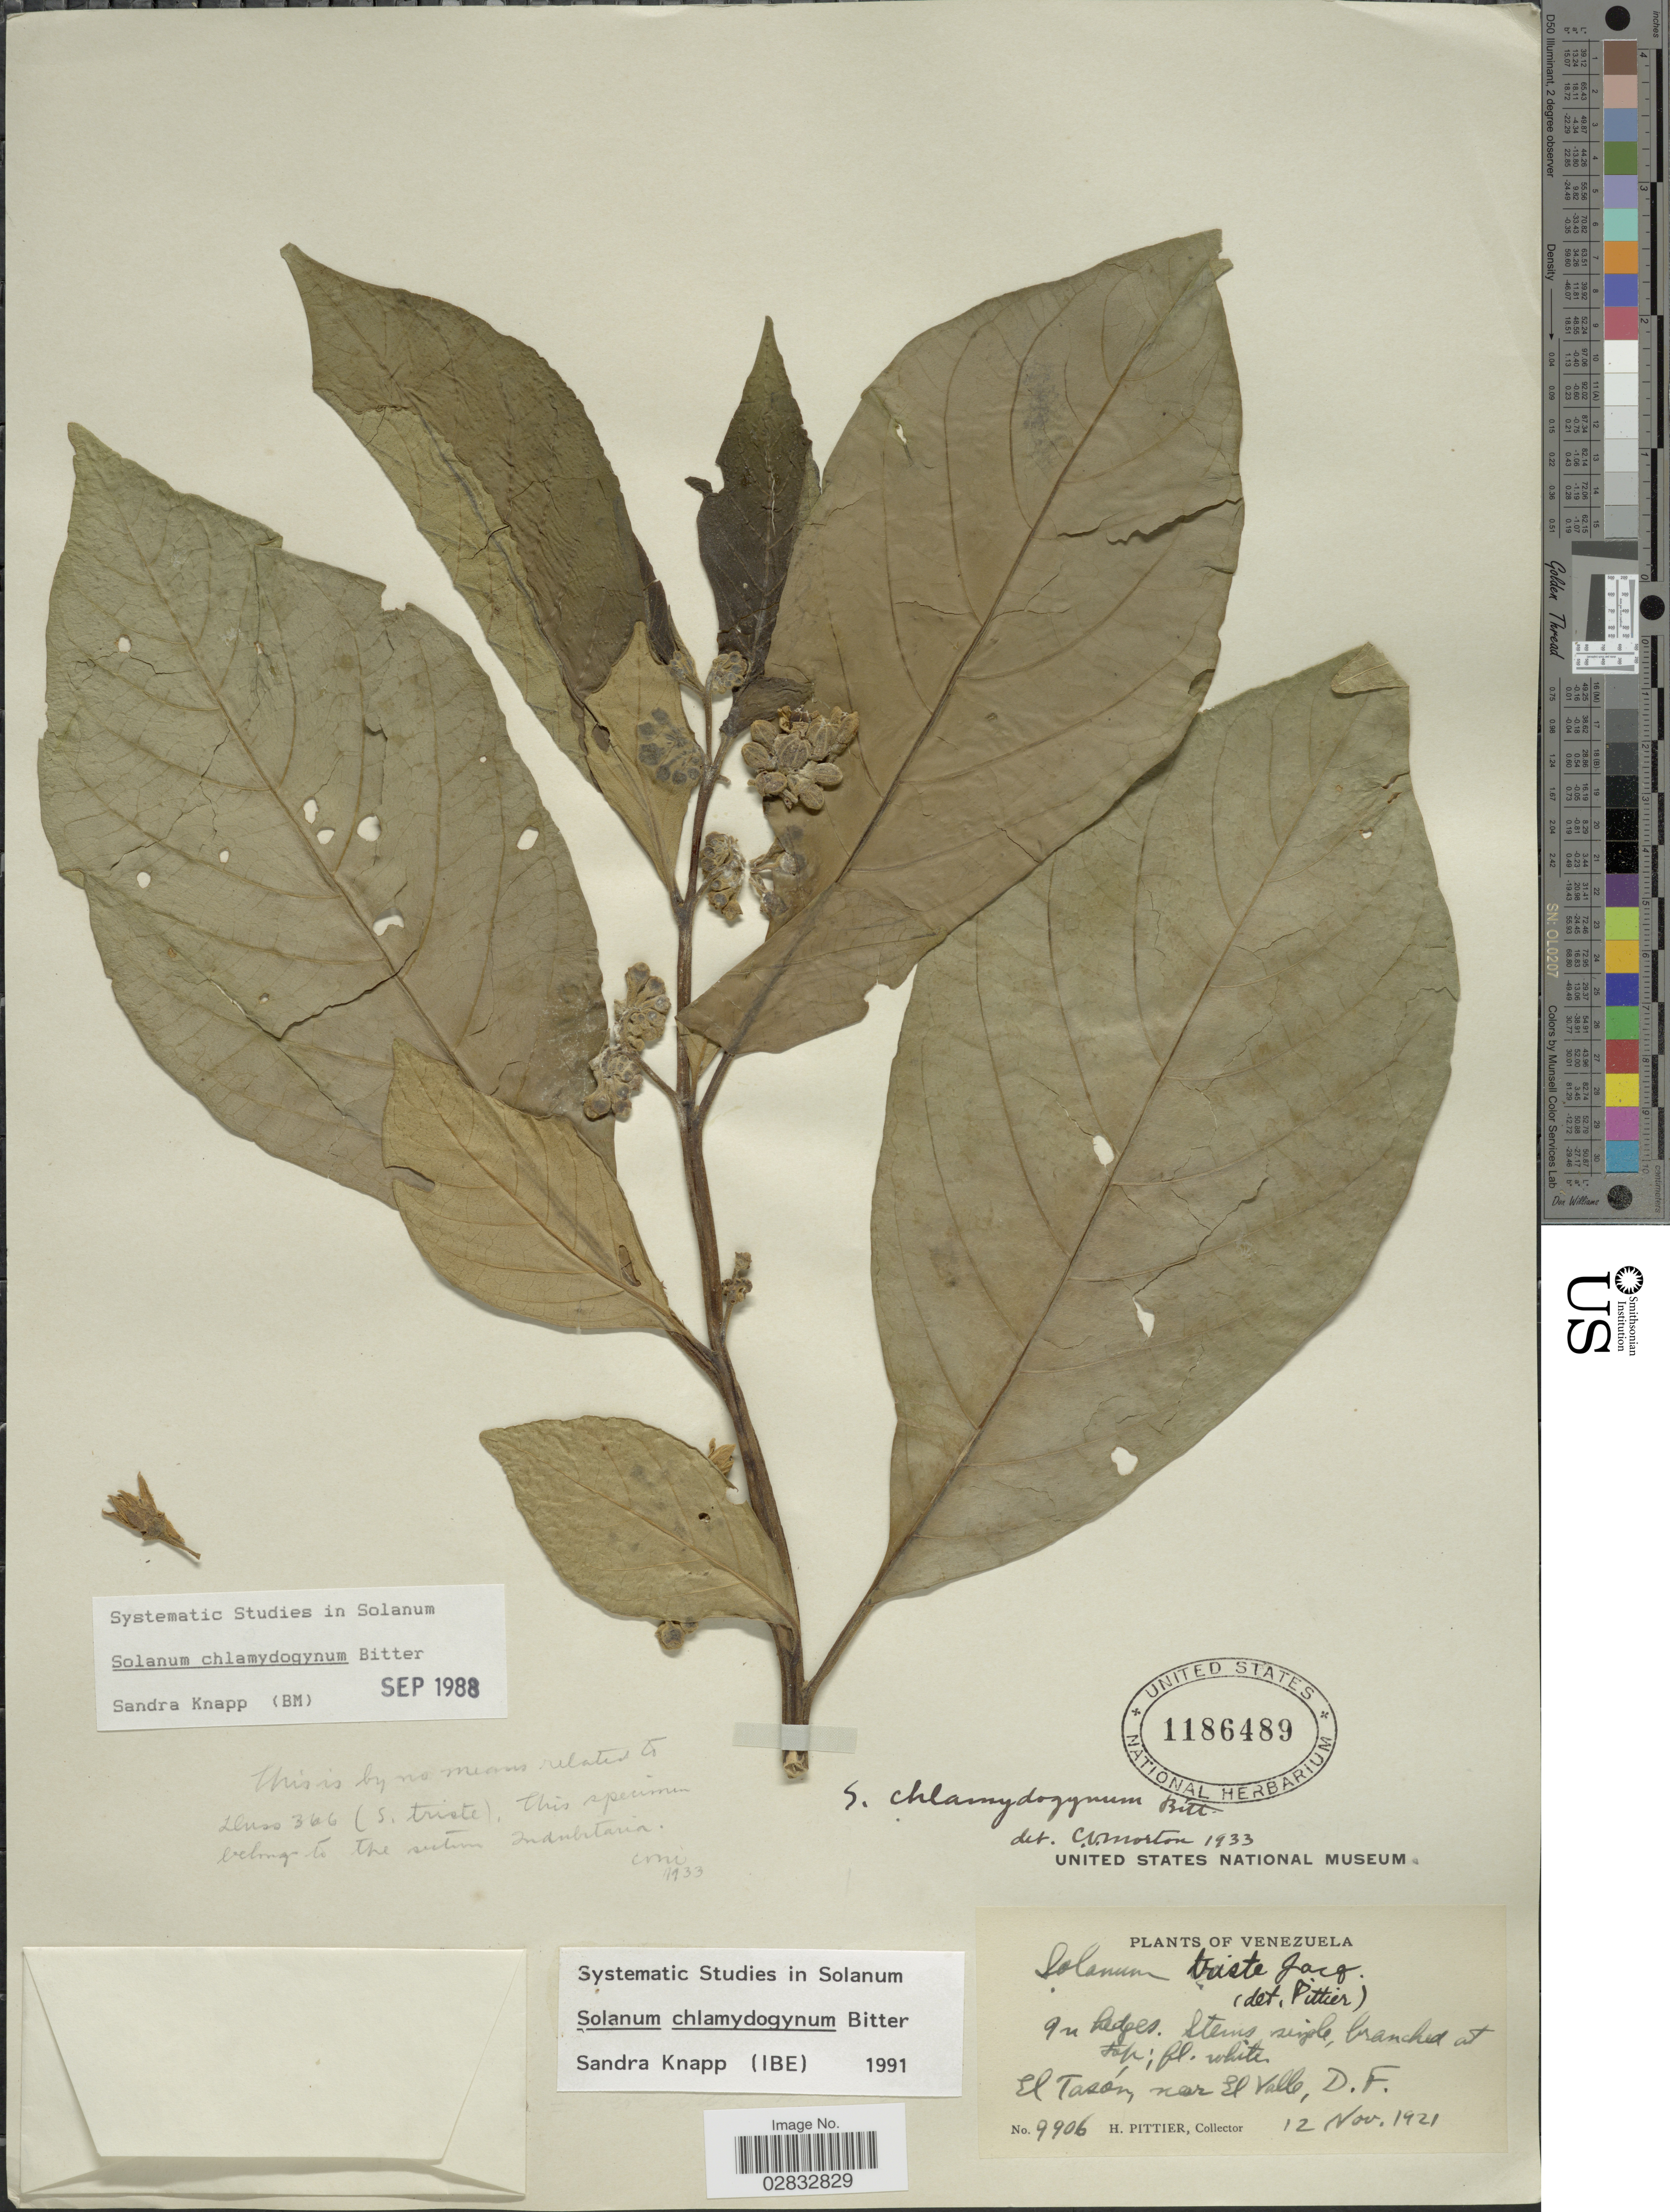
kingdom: Plantae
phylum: Tracheophyta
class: Magnoliopsida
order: Solanales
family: Solanaceae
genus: Solanum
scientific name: Solanum chlamydogynum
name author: Bitter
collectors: H. F. Pittier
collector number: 9906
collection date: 1921-11-12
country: Venezuela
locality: El Tasón, near El Valle, D.F.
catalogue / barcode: US 1186489